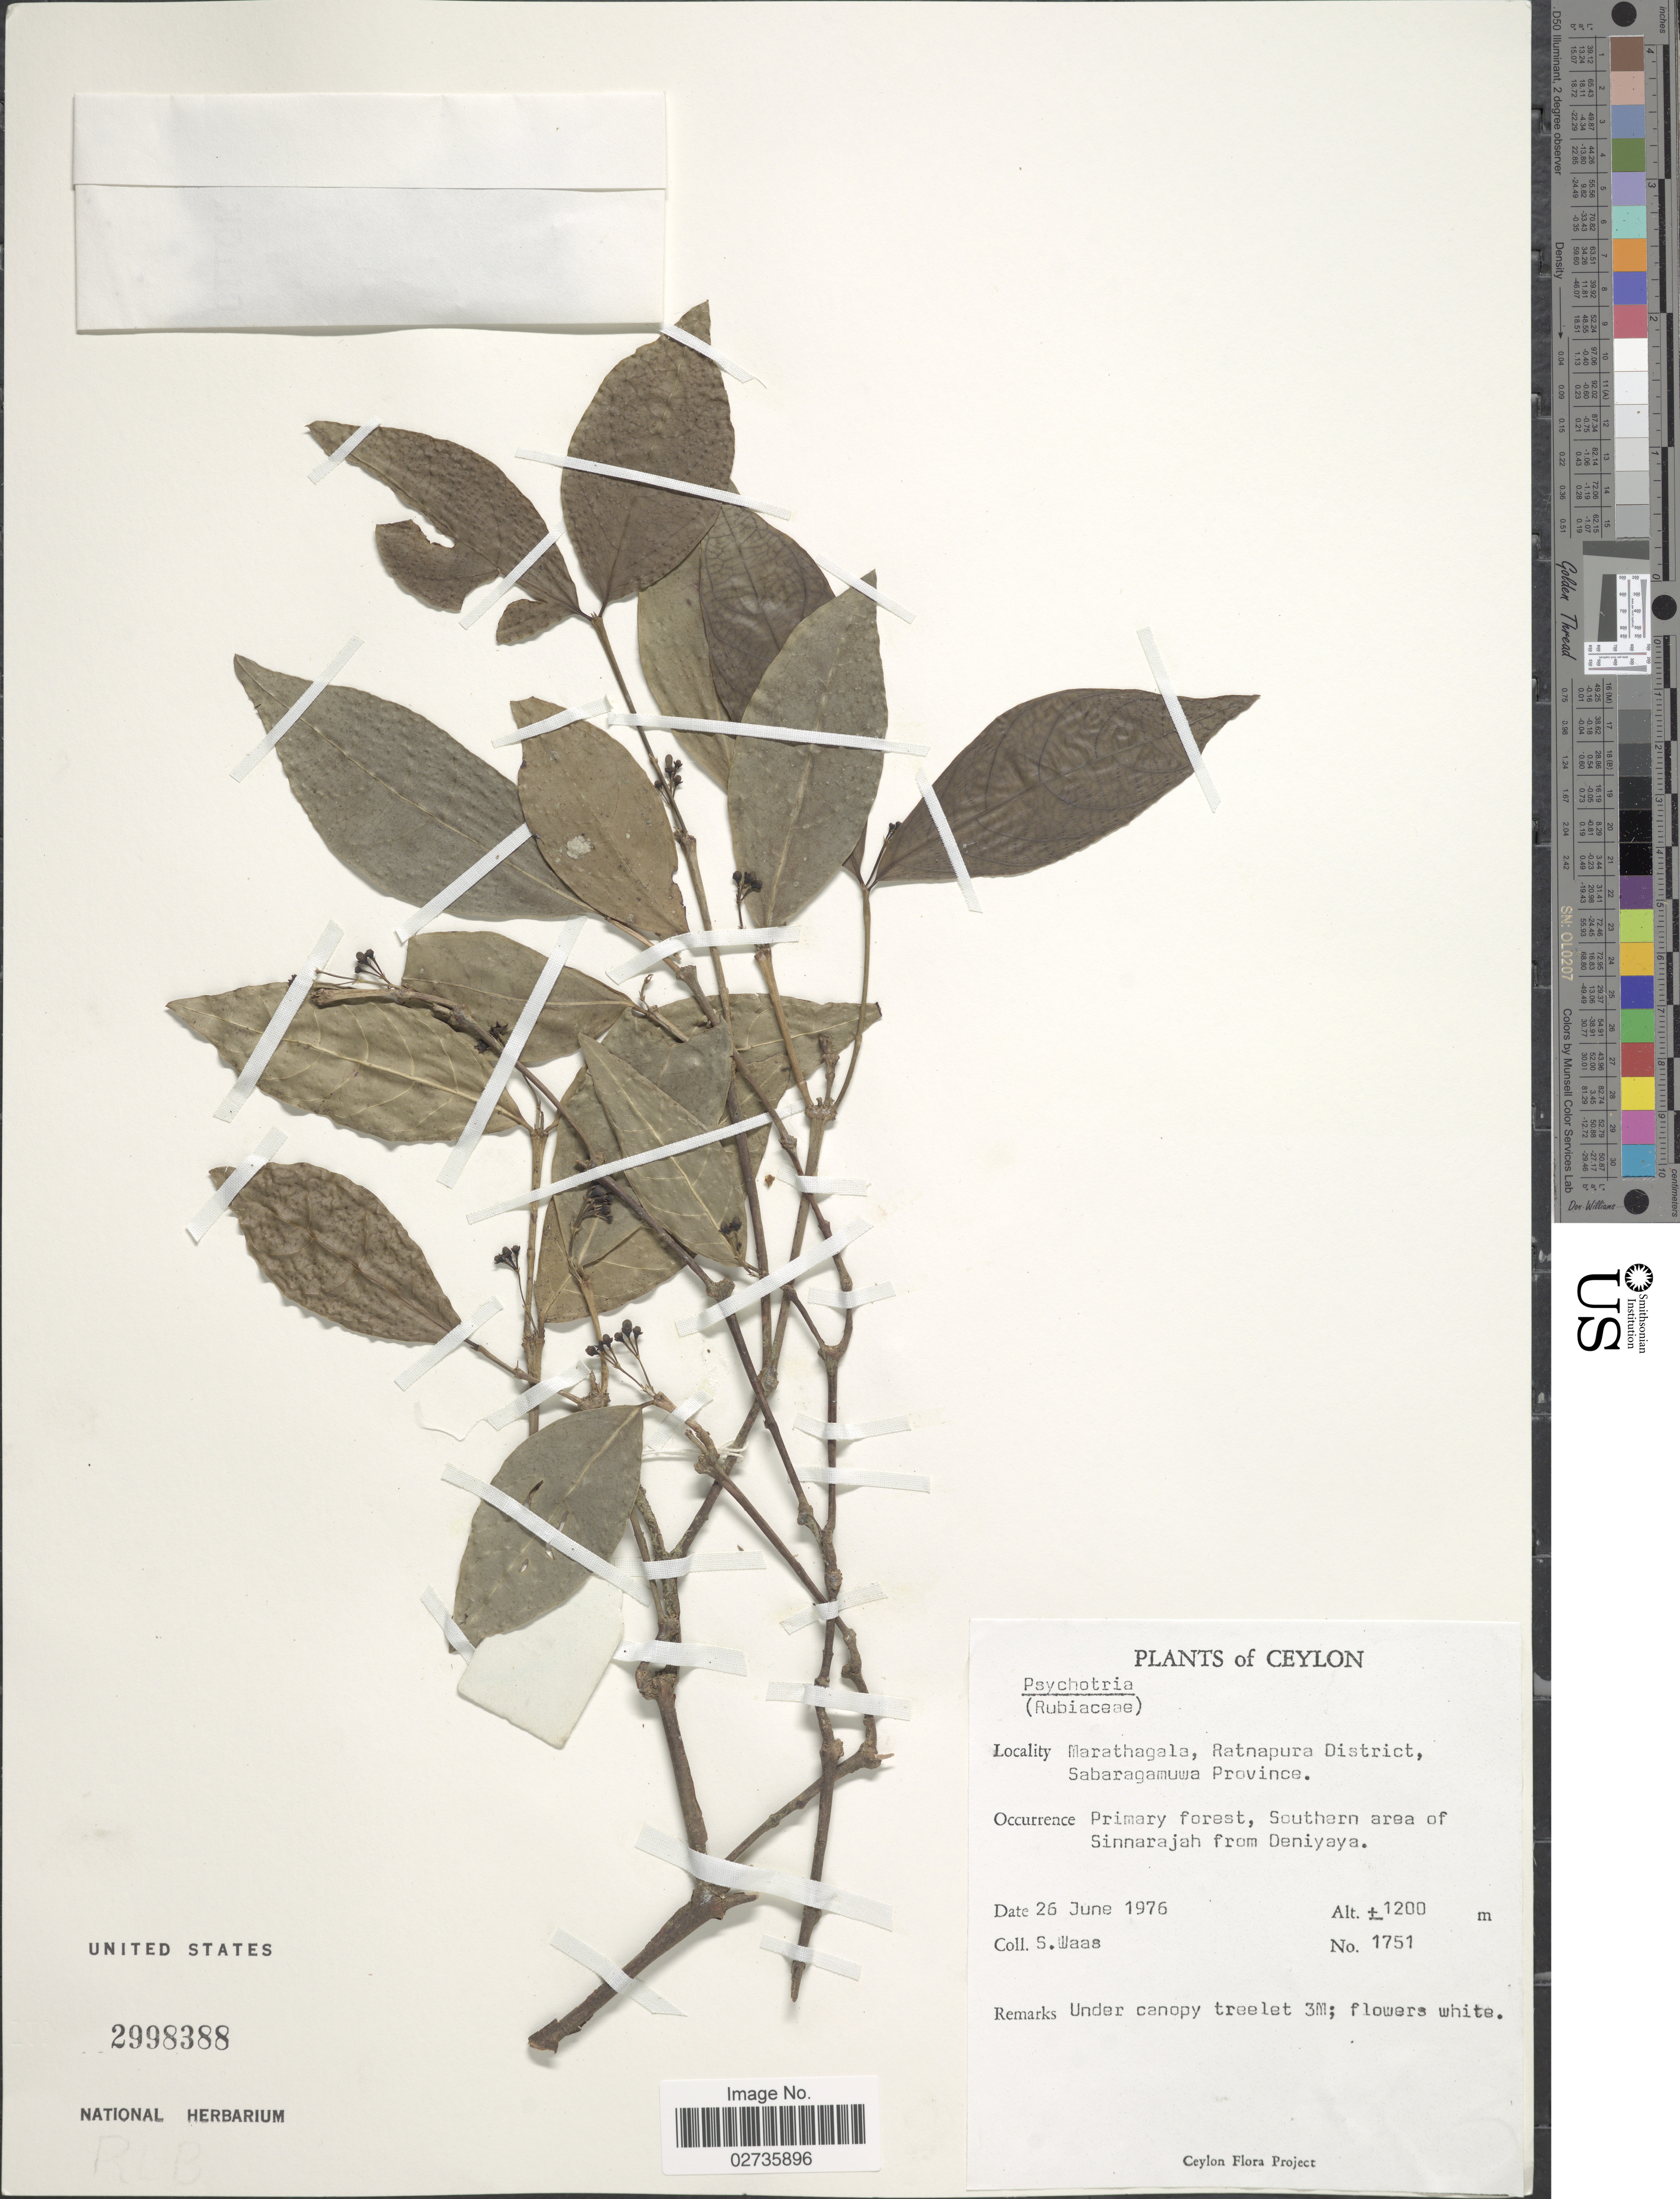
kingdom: Plantae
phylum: Tracheophyta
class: Magnoliopsida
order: Gentianales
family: Rubiaceae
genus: Psychotria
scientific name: Psychotria sp.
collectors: S. Waas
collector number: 1751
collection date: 1976-06-26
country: Sri Lanka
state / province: Sabaragamuwa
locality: Ceylon, Marathagala, Ratnapura District, Primary forest, Southern area of Sinnarajah from Deniyaya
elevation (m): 1200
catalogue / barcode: US 2998388